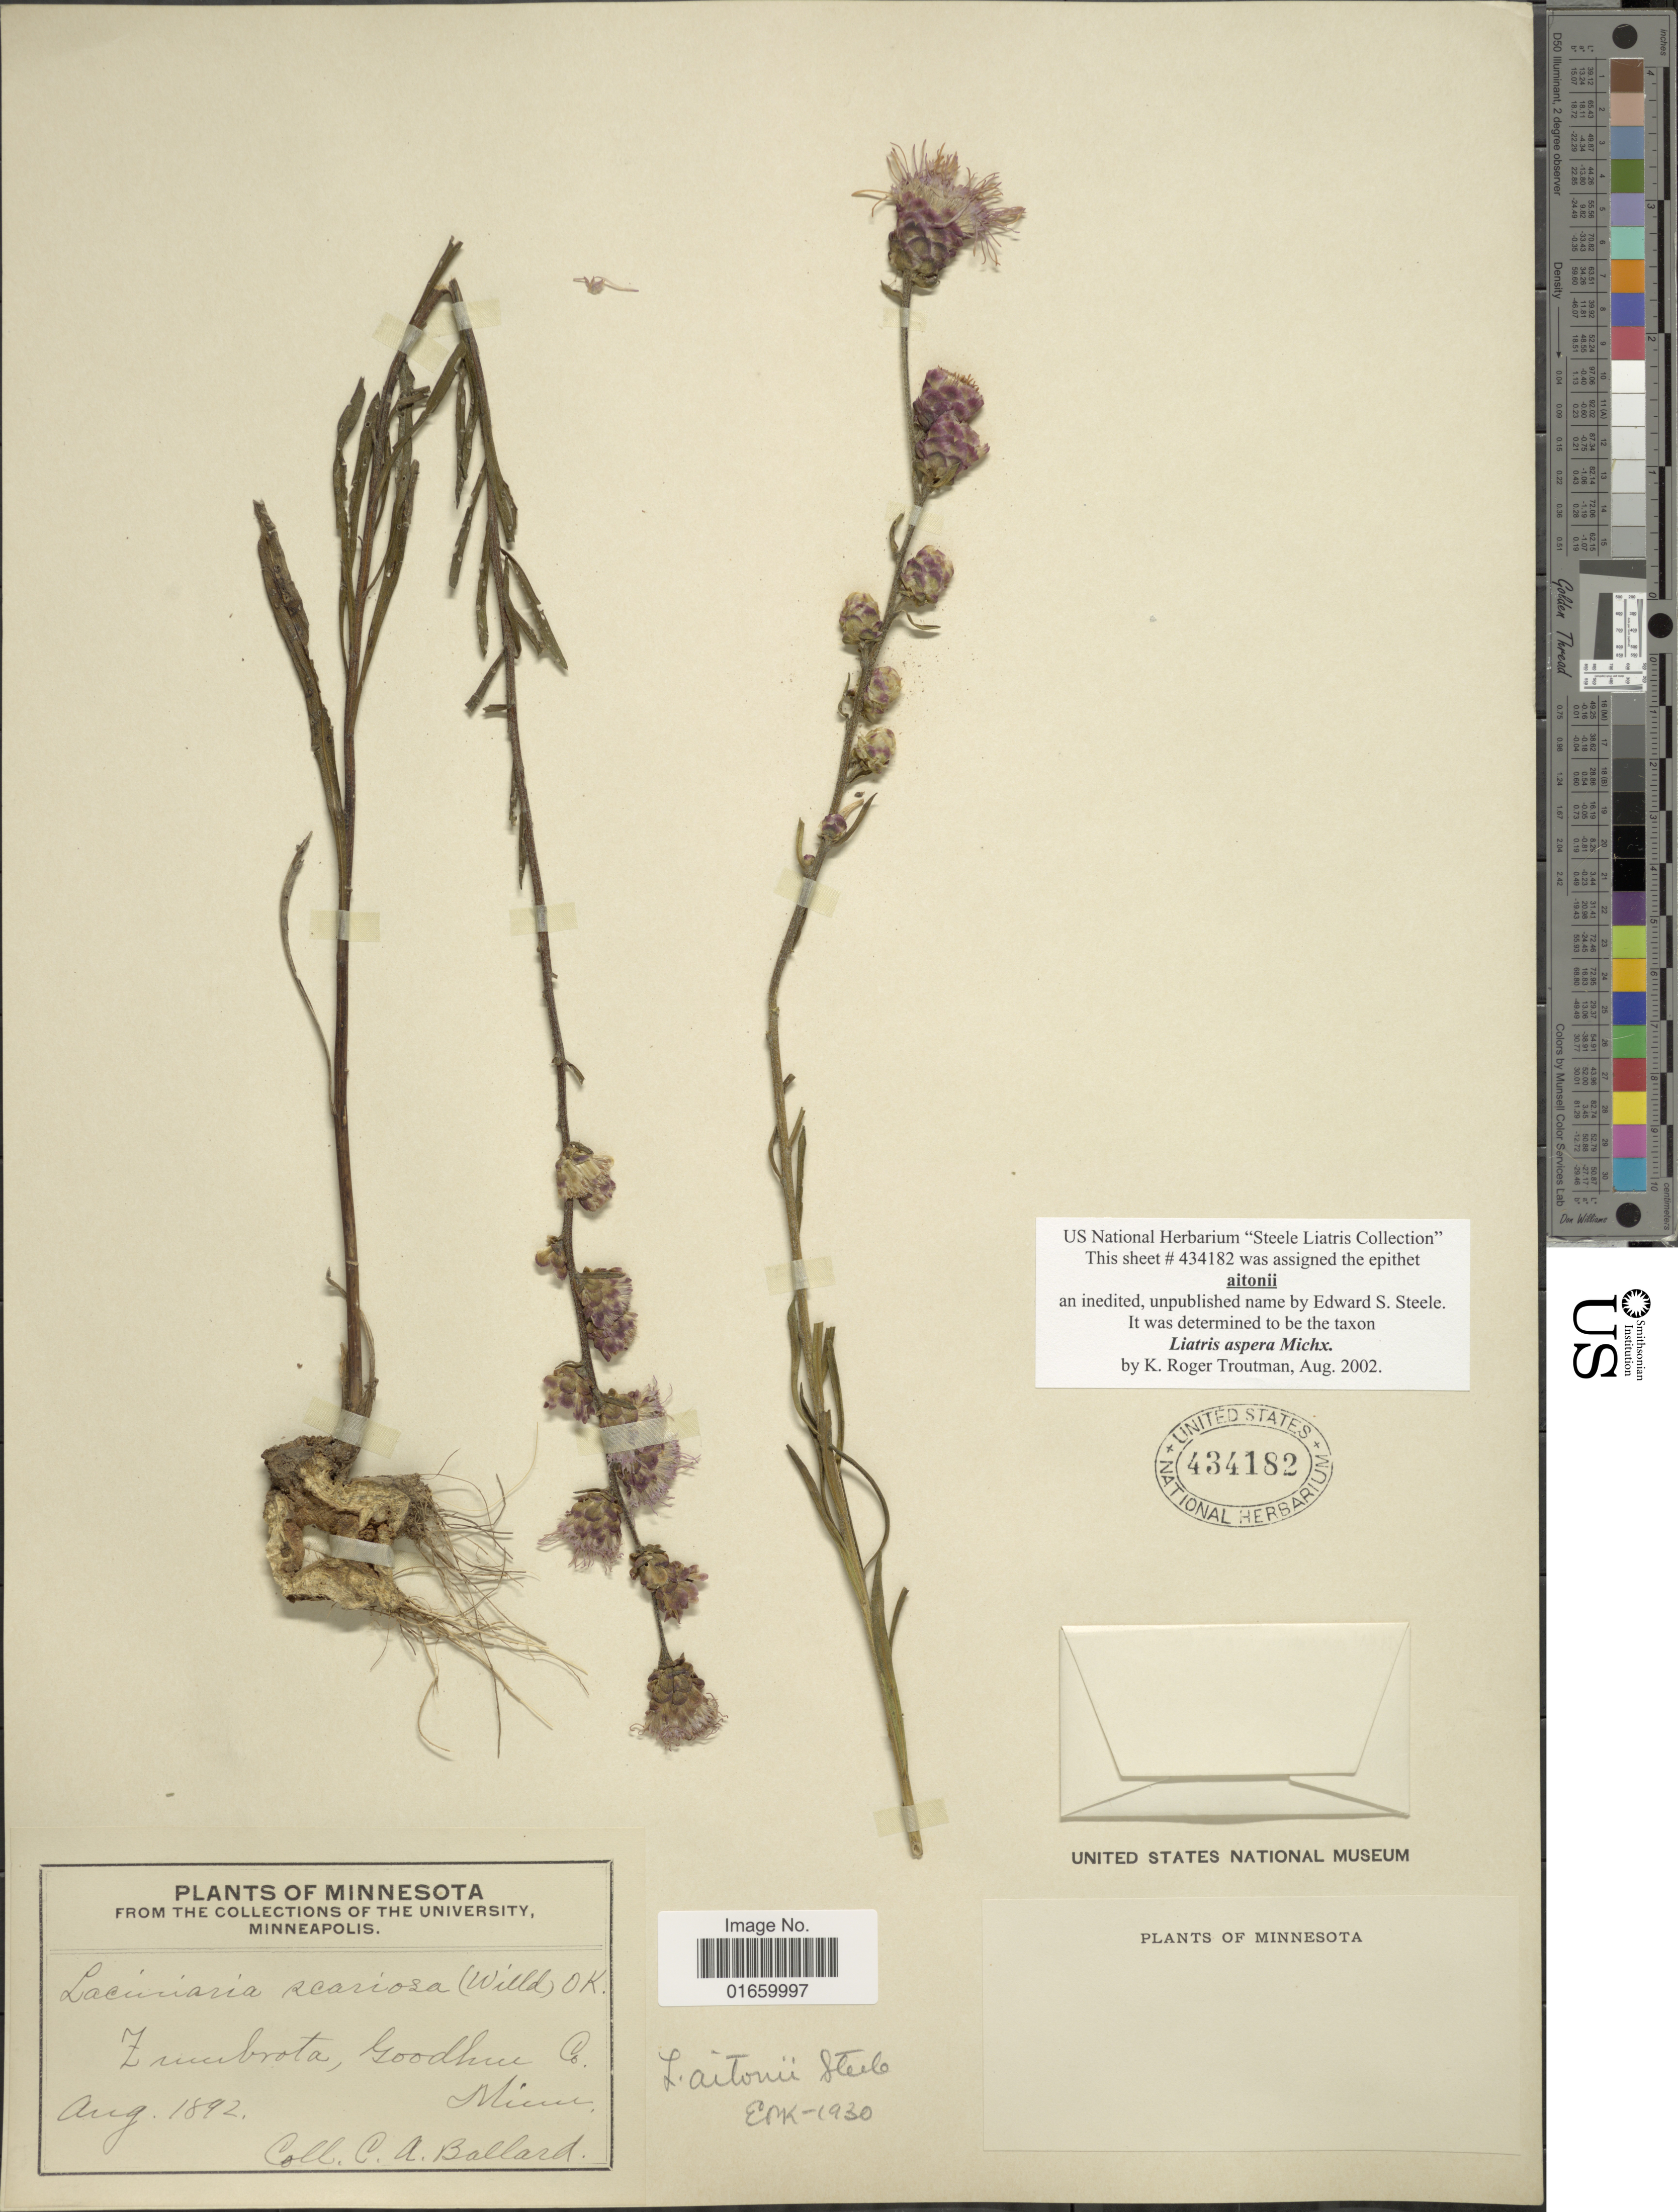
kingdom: Plantae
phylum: Tracheophyta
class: Magnoliopsida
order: Asterales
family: Asteraceae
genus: Liatris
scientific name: Liatris aspera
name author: Michx.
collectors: C. A. Ballard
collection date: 1892-08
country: United States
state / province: Minnesota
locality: Zumbrota, Goodhue Co.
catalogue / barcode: US 434182